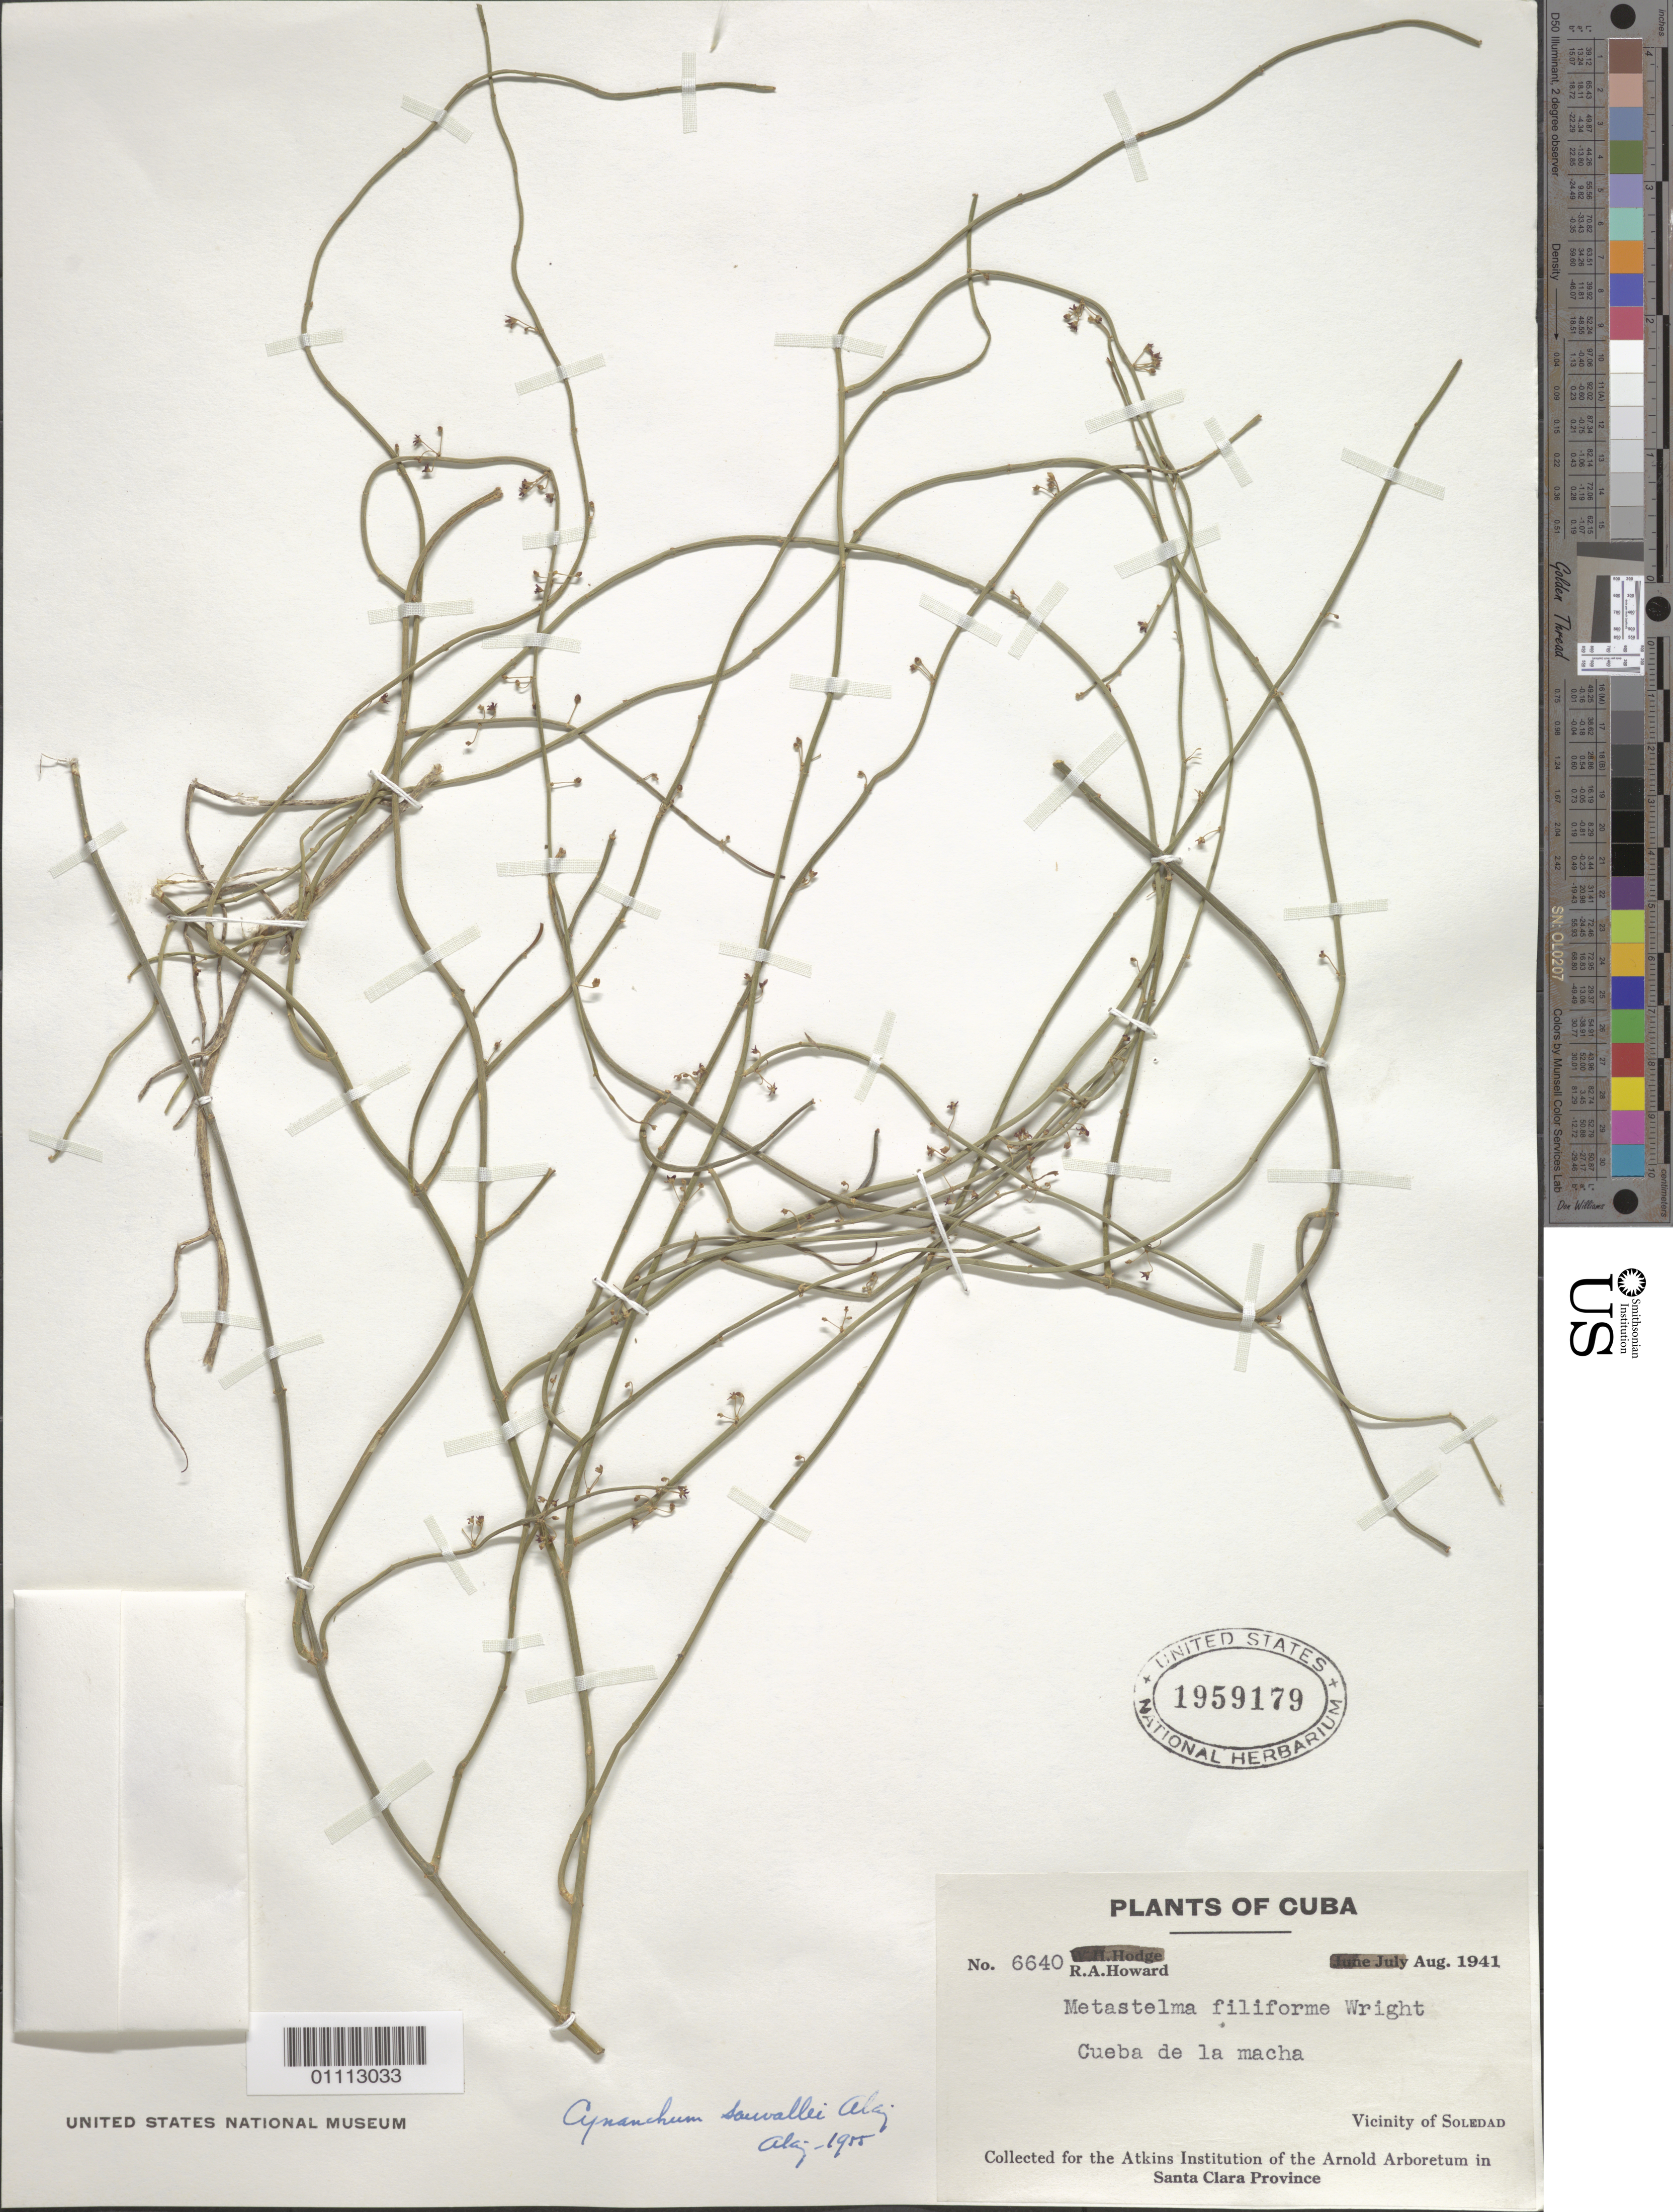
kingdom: Plantae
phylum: Tracheophyta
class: Magnoliopsida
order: Gentianales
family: Apocynaceae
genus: Cynanchum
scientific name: Cynanchum savannarum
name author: Alain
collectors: R. A. Howard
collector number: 6640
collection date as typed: Aug 1941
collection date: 1941-08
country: Cuba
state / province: Cienfuegos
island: Cuba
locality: Vicinity of Soledad Cueba de la macha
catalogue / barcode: US 1959179